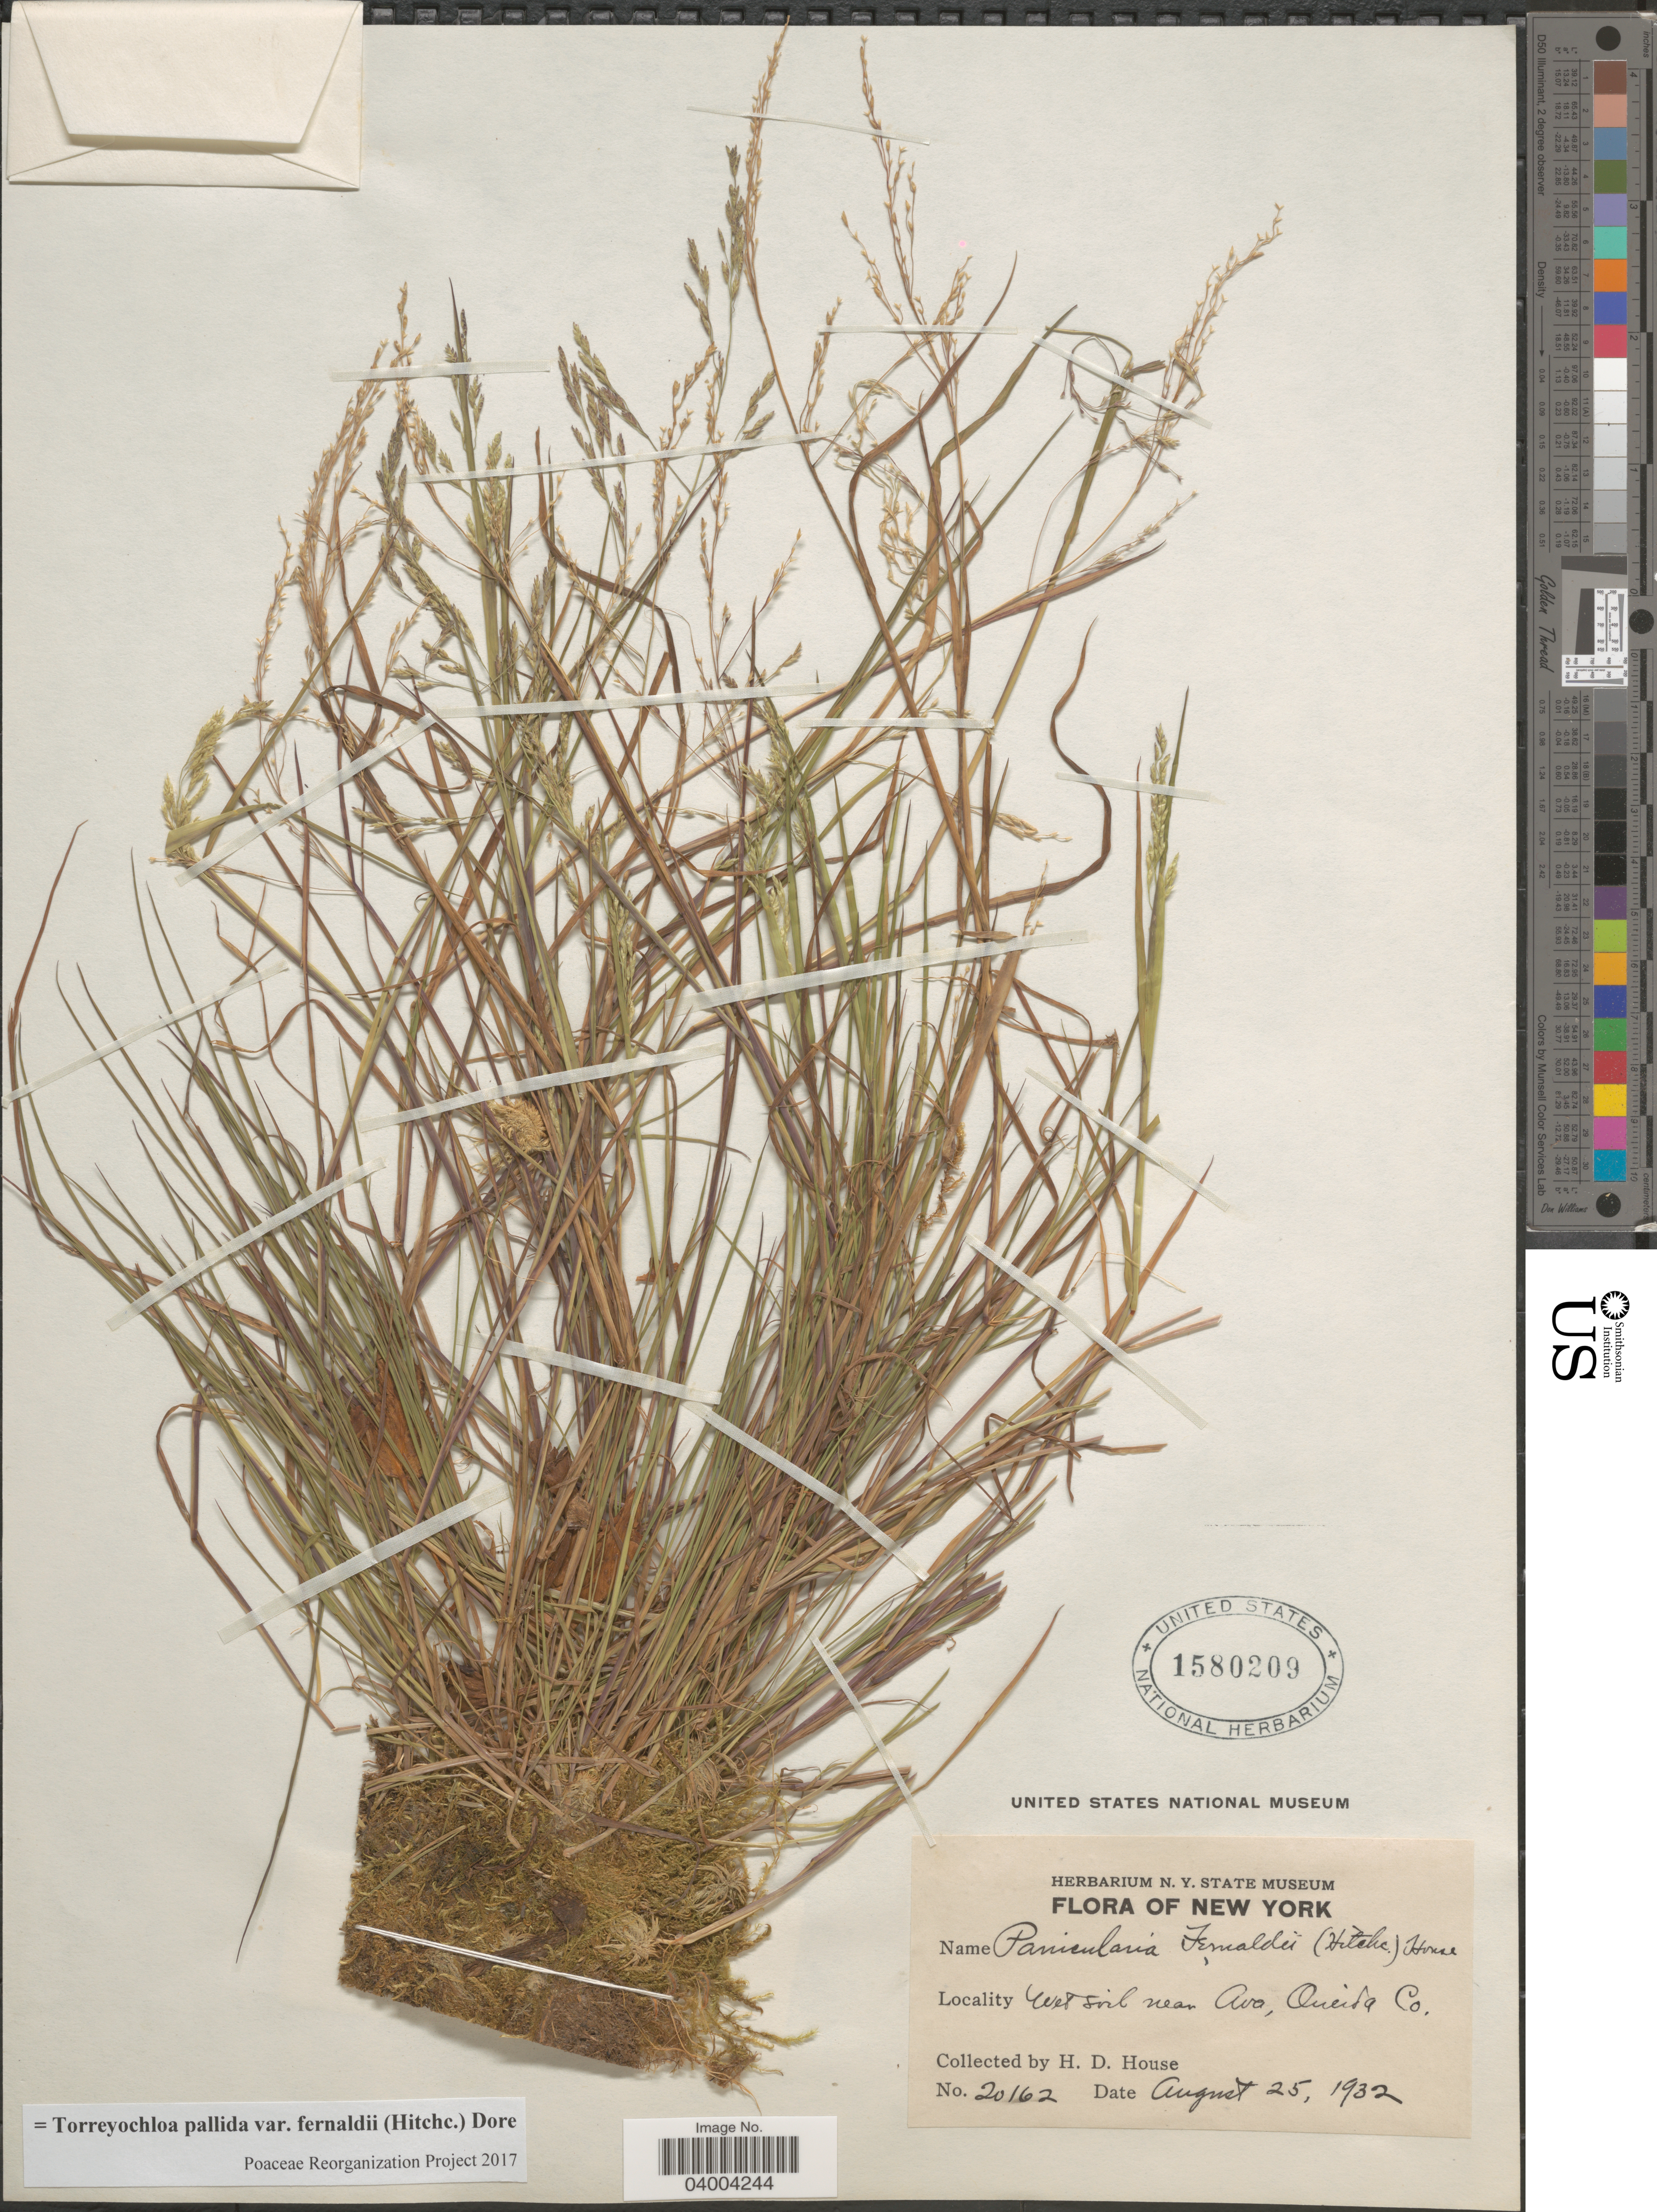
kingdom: Plantae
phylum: Tracheophyta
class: Liliopsida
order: Poales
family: Poaceae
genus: Torreyochloa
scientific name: Torreyochloa pallida var. fernaldii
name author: (Hitchc.) Dore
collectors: H. D. House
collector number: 20162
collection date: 1932-08-25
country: United States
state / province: New York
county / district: Oneida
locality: Wet soil near Ava, Oneida Co.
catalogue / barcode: US 1580209